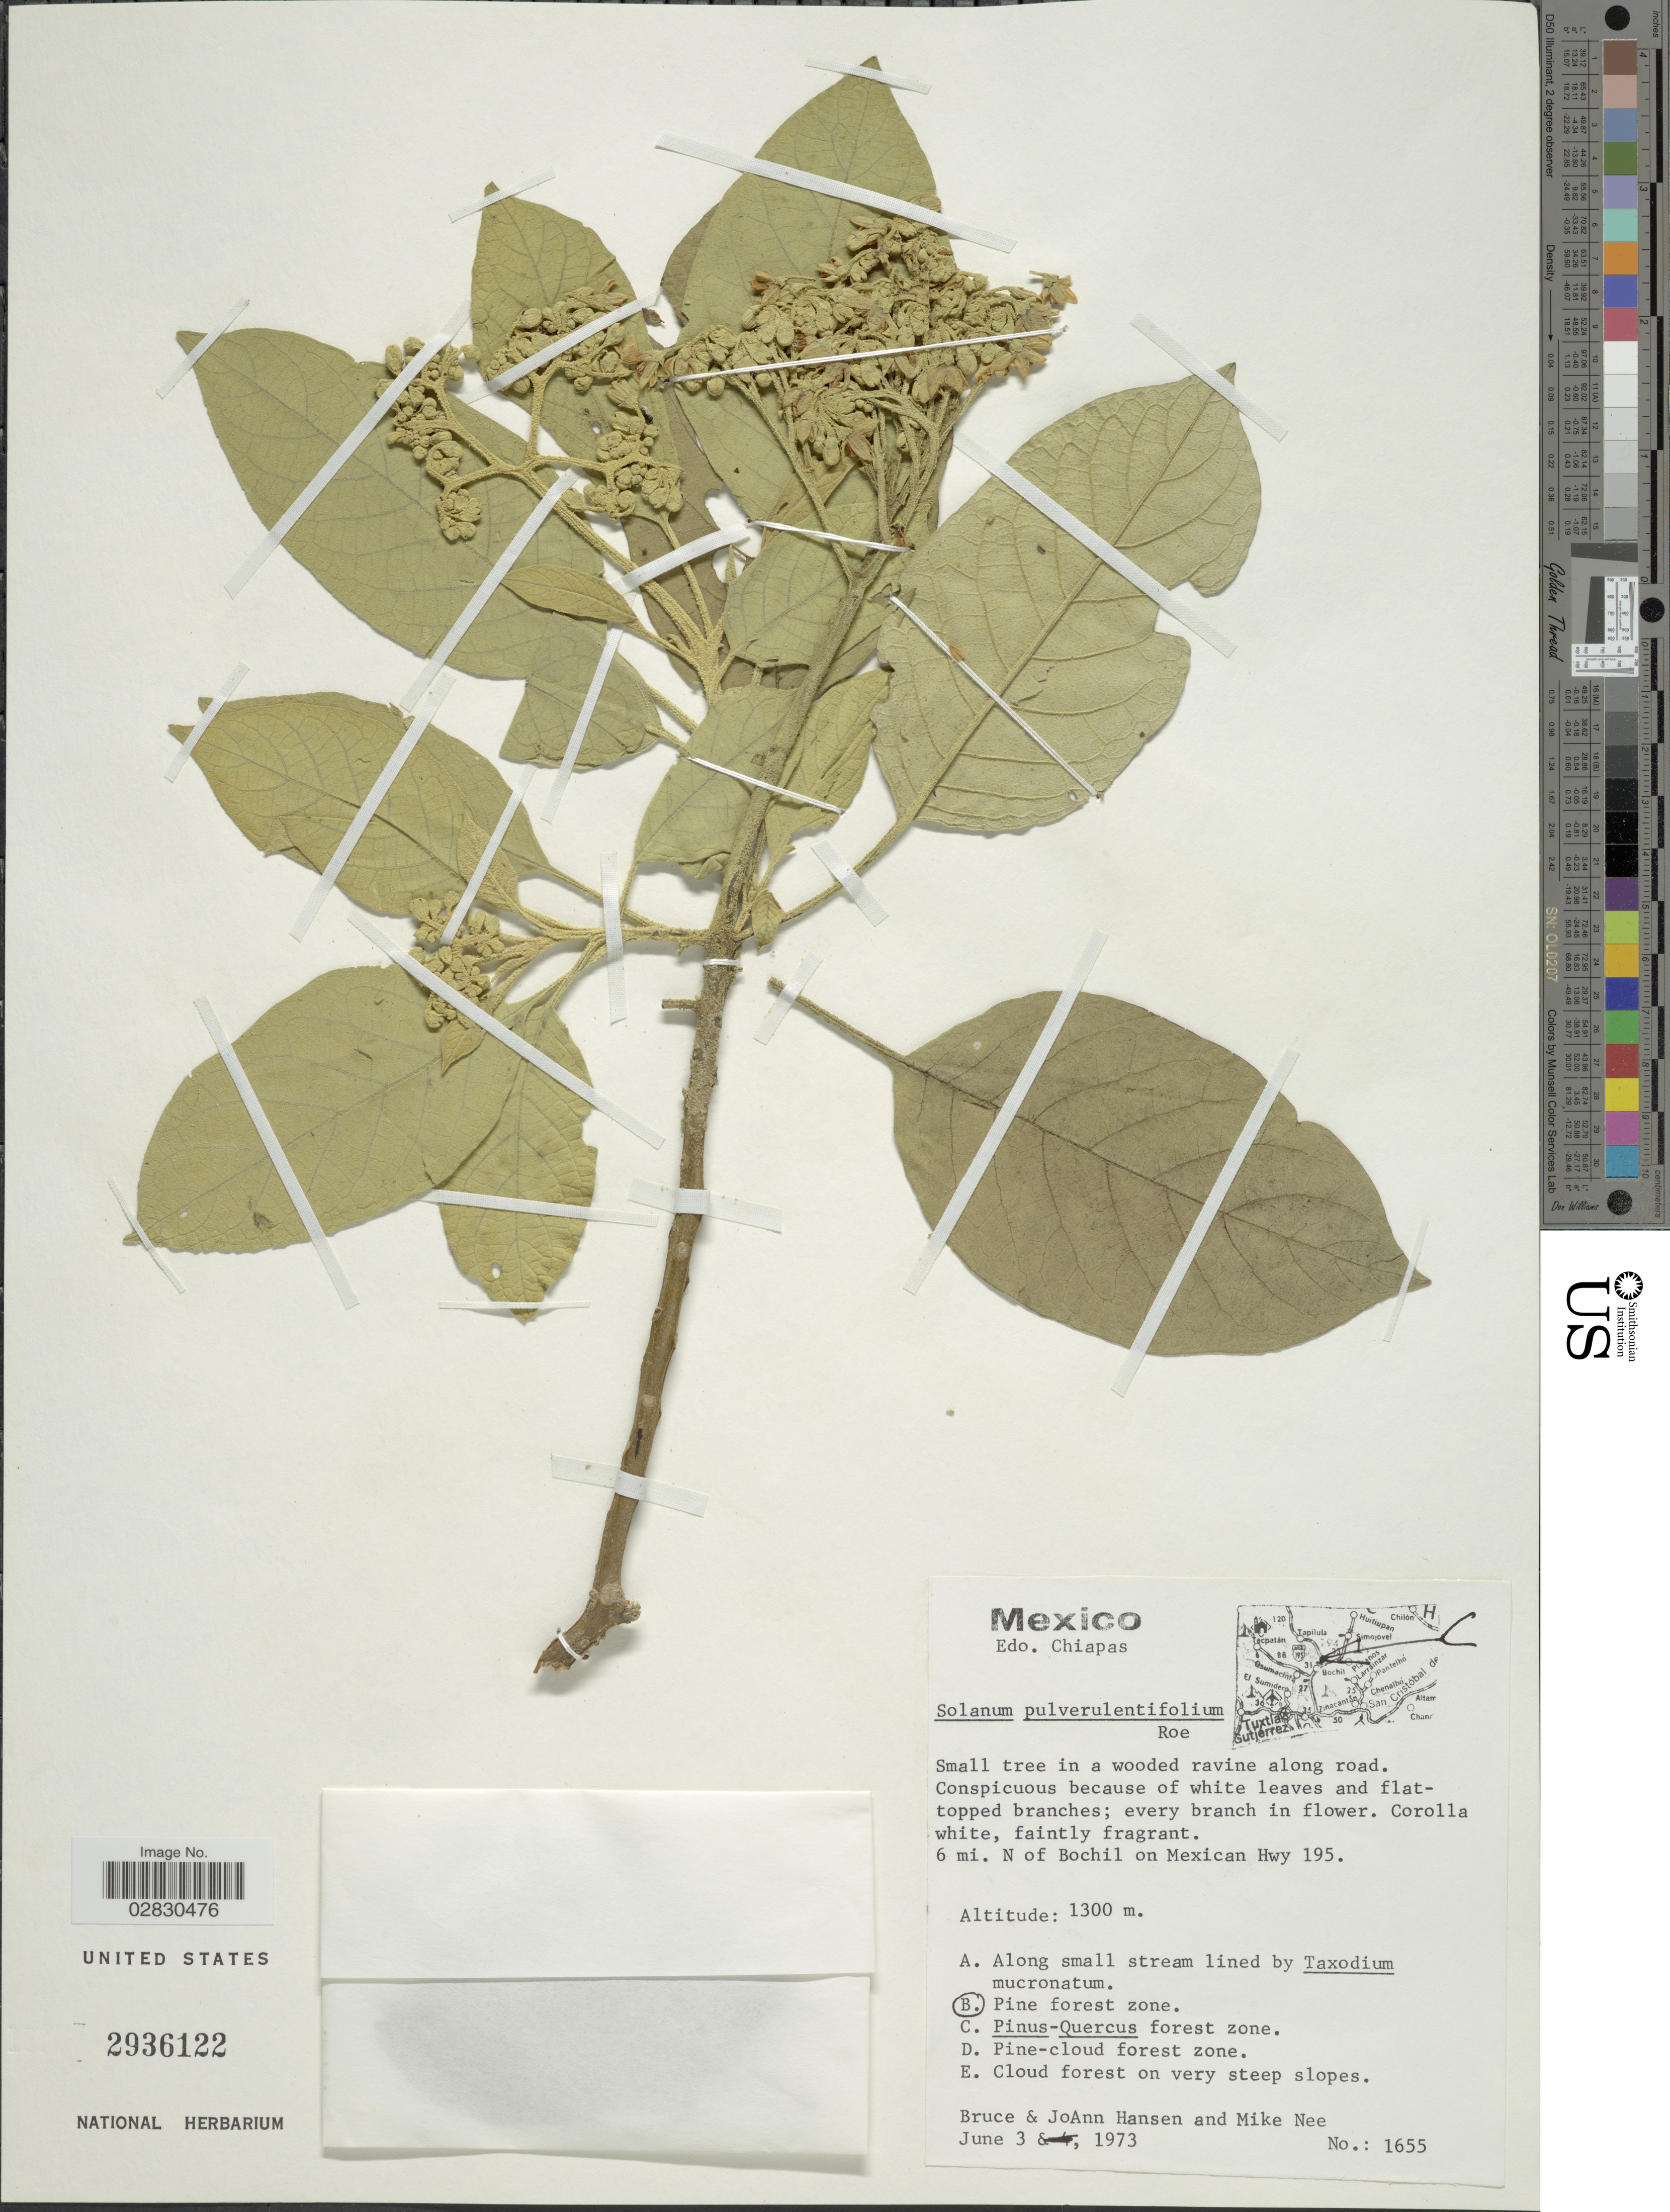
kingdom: Plantae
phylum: Tracheophyta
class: Magnoliopsida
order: Solanales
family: Solanaceae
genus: Solanum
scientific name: Solanum pulverulentifolium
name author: K.E. Roe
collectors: B. Hansen, J. Hansen & M. Nee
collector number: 1655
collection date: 1973-06-03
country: Mexico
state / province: Chiapas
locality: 6 mi. N of Bochil on Mexican Hwy 195.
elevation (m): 1300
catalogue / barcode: US 2936122